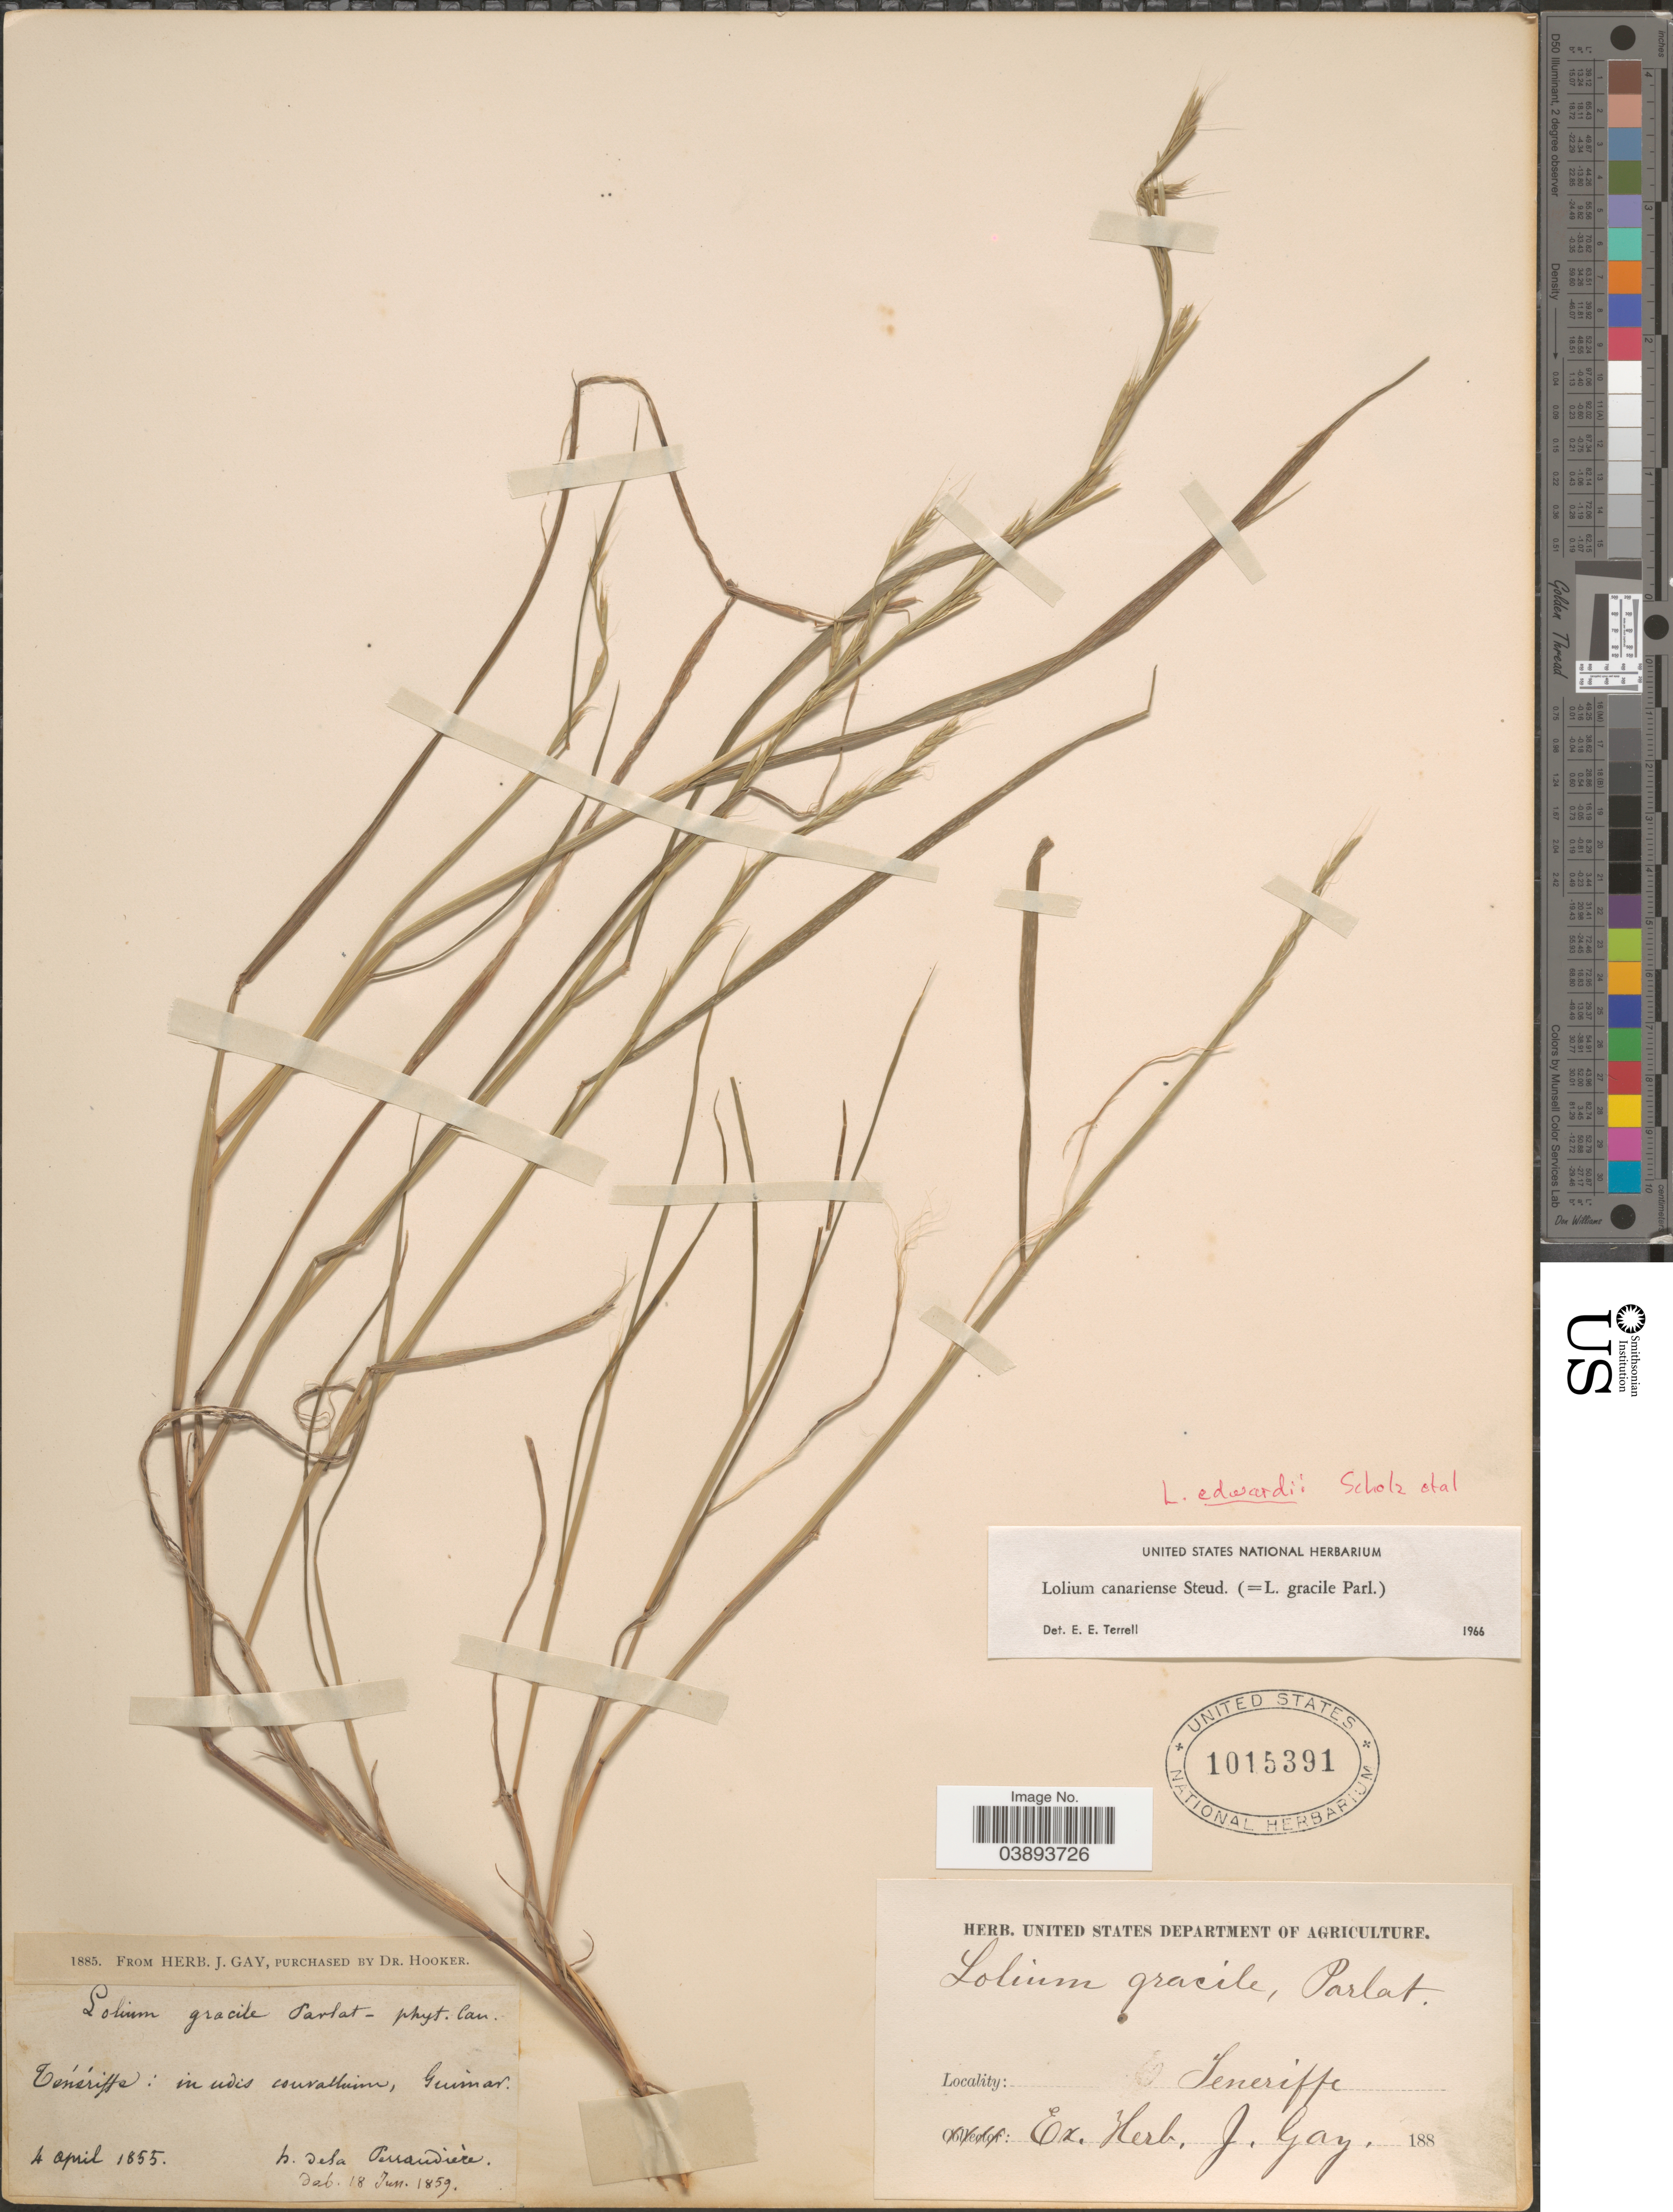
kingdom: Plantae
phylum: Tracheophyta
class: Liliopsida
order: Poales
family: Poaceae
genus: Lolium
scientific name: Lolium canariense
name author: Steud.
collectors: H. de la Perraudière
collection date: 1855-04-04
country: Spain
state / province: Canarias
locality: Ténériffe: in udis couvallium, Guimar.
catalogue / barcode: US 1015391